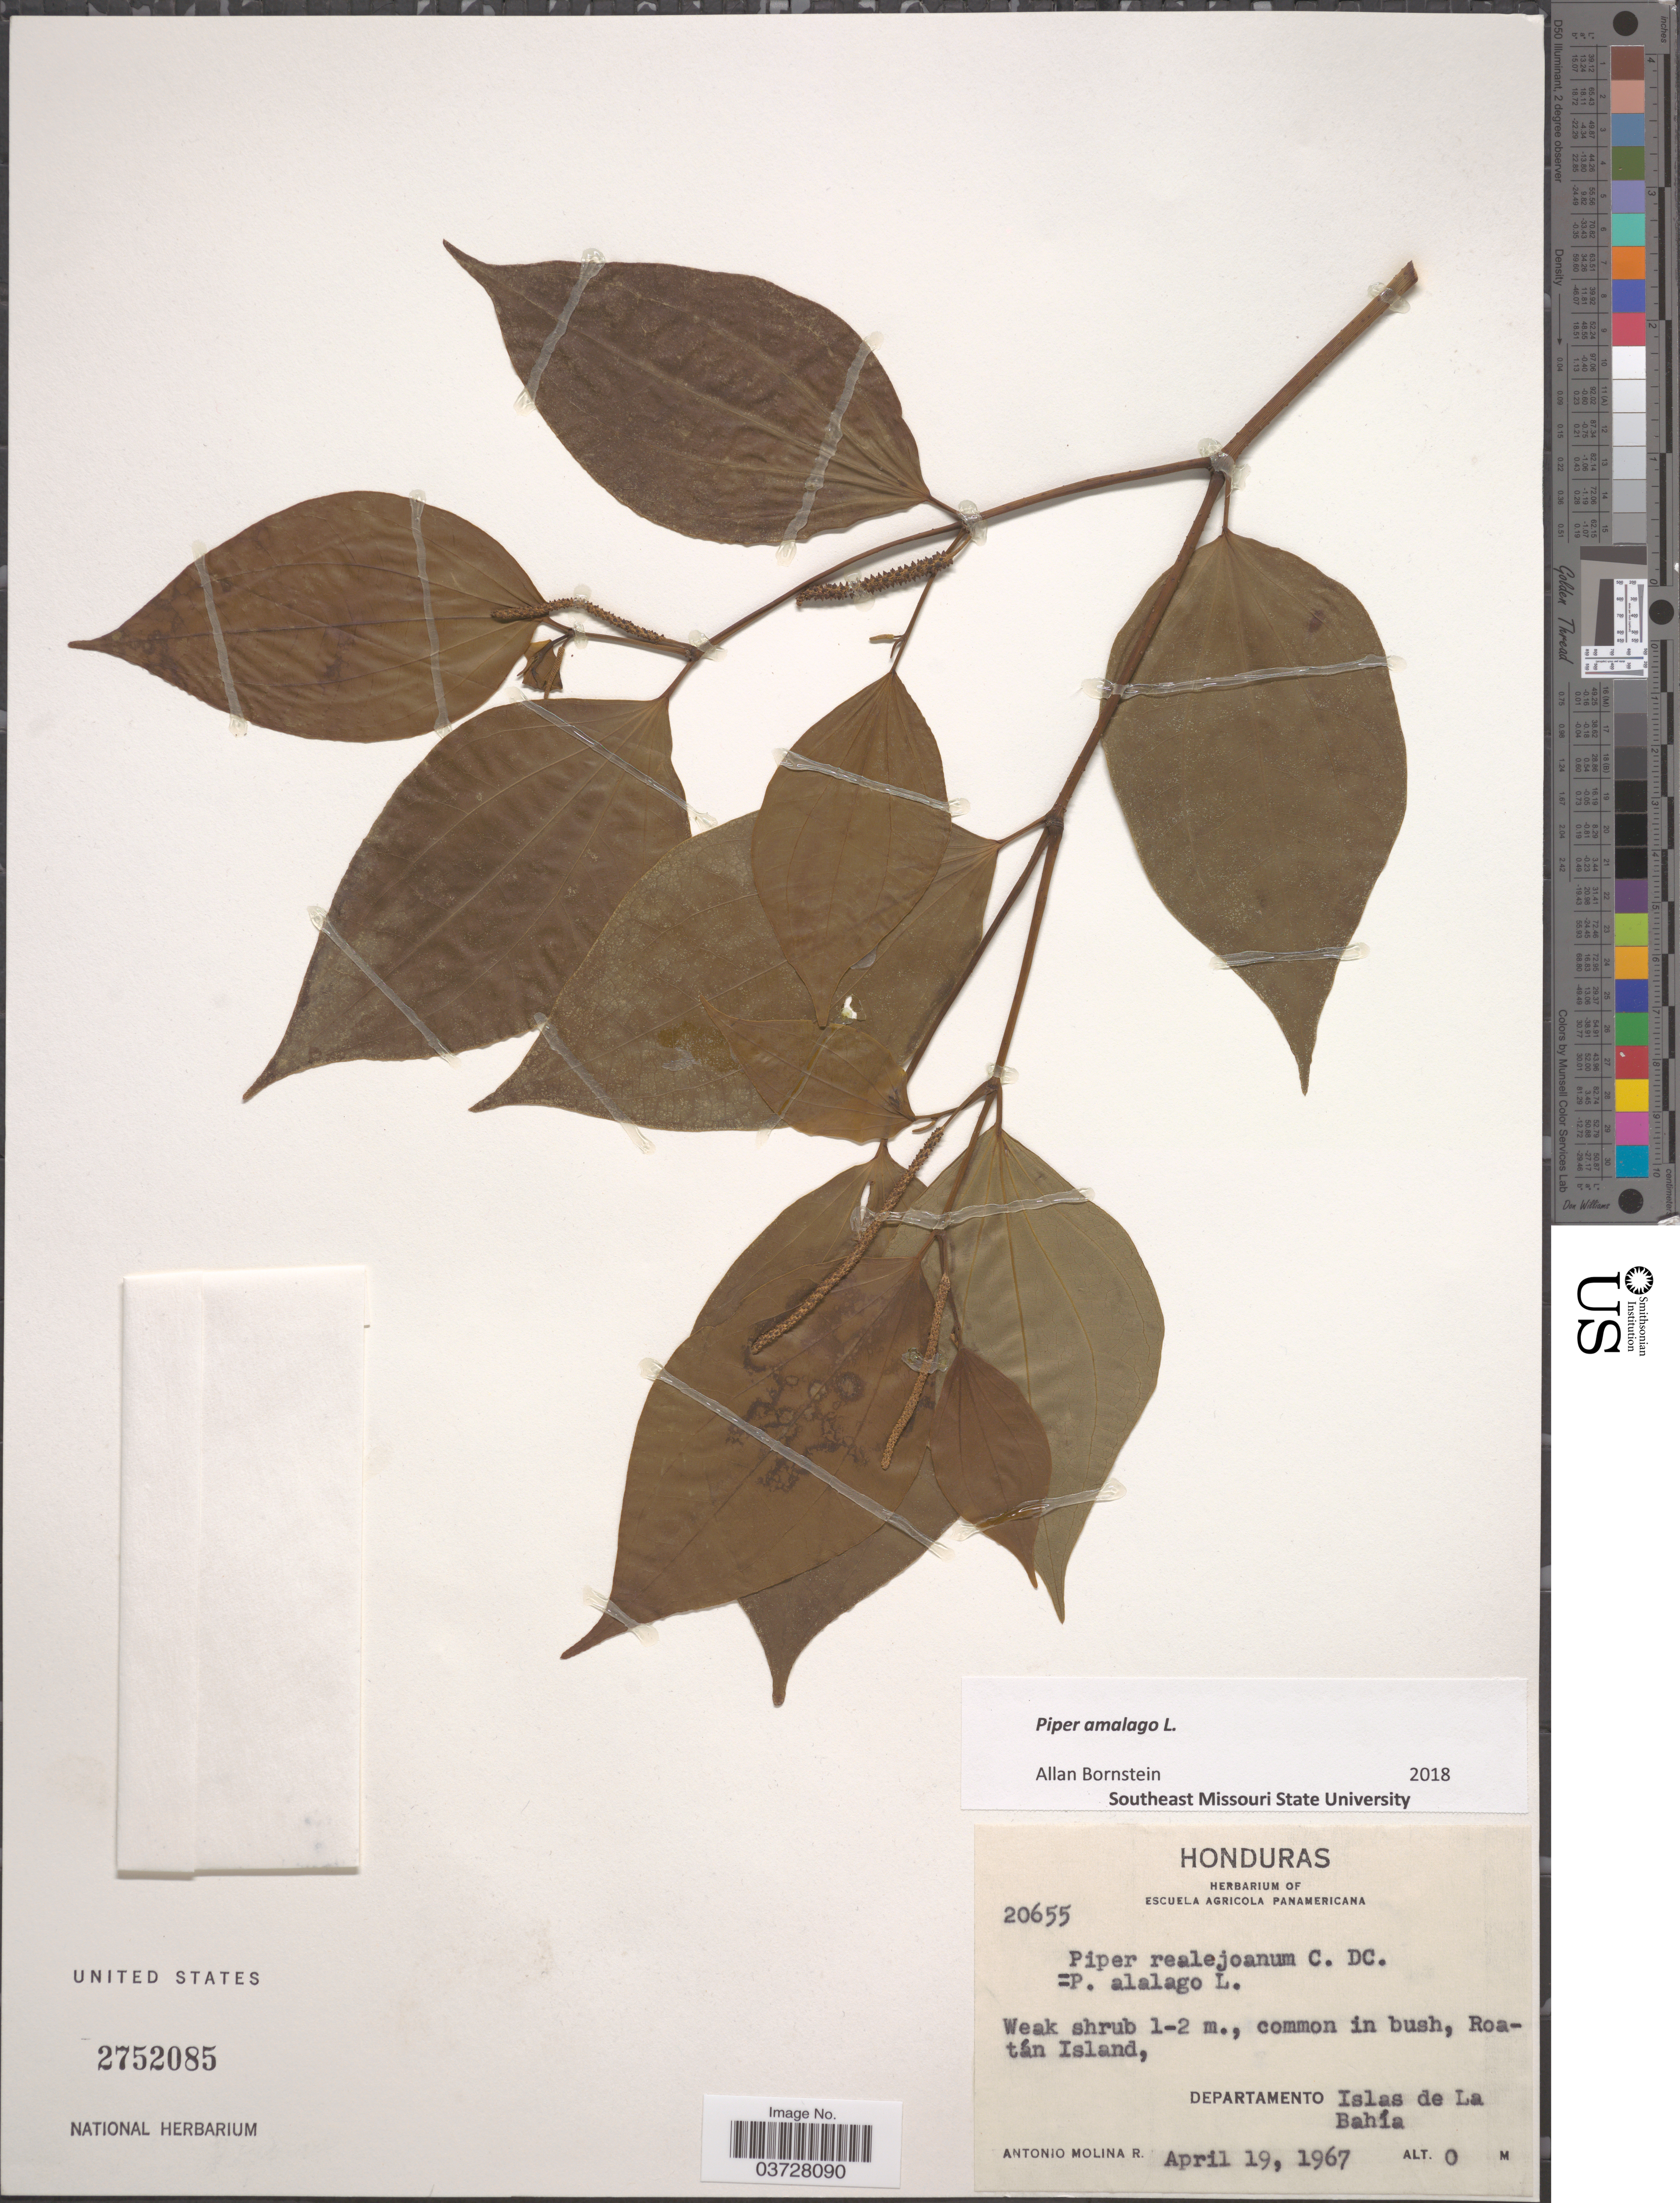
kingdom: Plantae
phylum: Tracheophyta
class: Magnoliopsida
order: Piperales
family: Piperaceae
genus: Piper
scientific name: Piper amalago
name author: L.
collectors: A. Molina R.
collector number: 20655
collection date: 1967-04-19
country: Honduras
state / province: Islas de la Bahía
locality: Roatán Island, Departamento Islas de La Bahía.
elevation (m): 0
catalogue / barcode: US 2752085